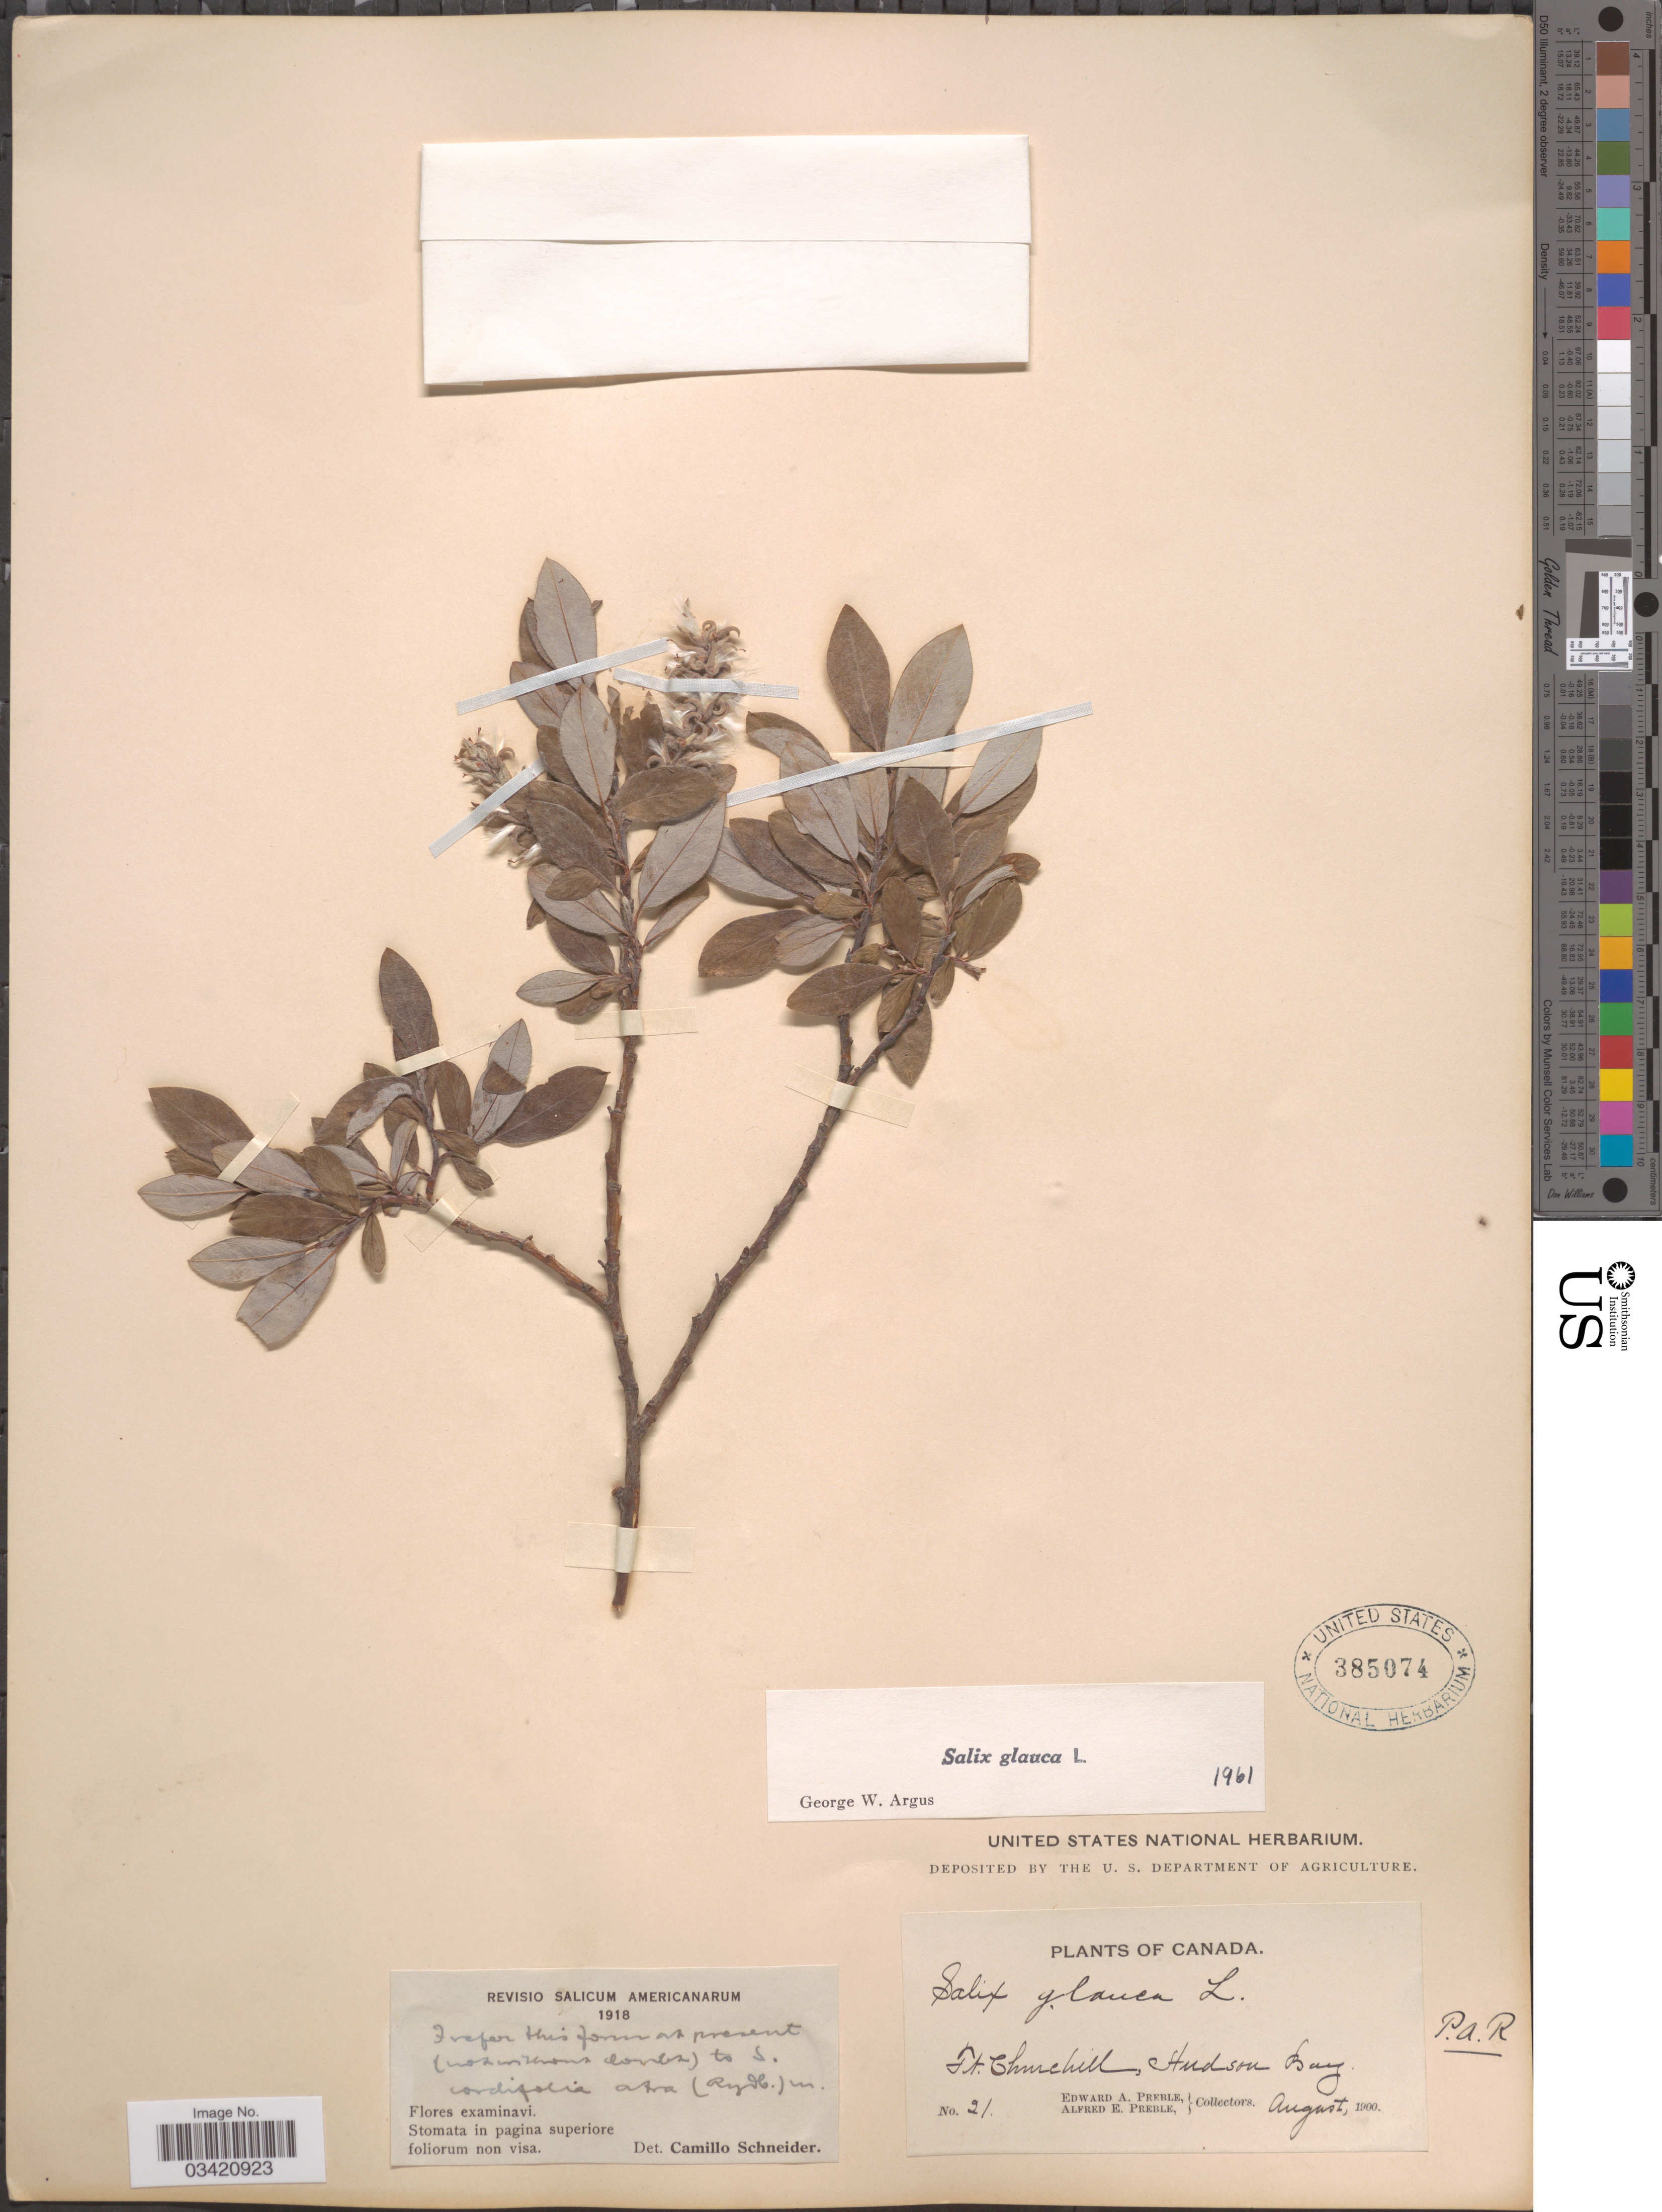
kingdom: Plantae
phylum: Tracheophyta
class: Magnoliopsida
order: Malpighiales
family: Salicaceae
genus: Salix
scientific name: Salix glauca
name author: L.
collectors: E. Preble & A. Preble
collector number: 21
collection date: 1900-08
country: Canada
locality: Ft. Churchill, Hudson Bay.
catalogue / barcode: US 385074